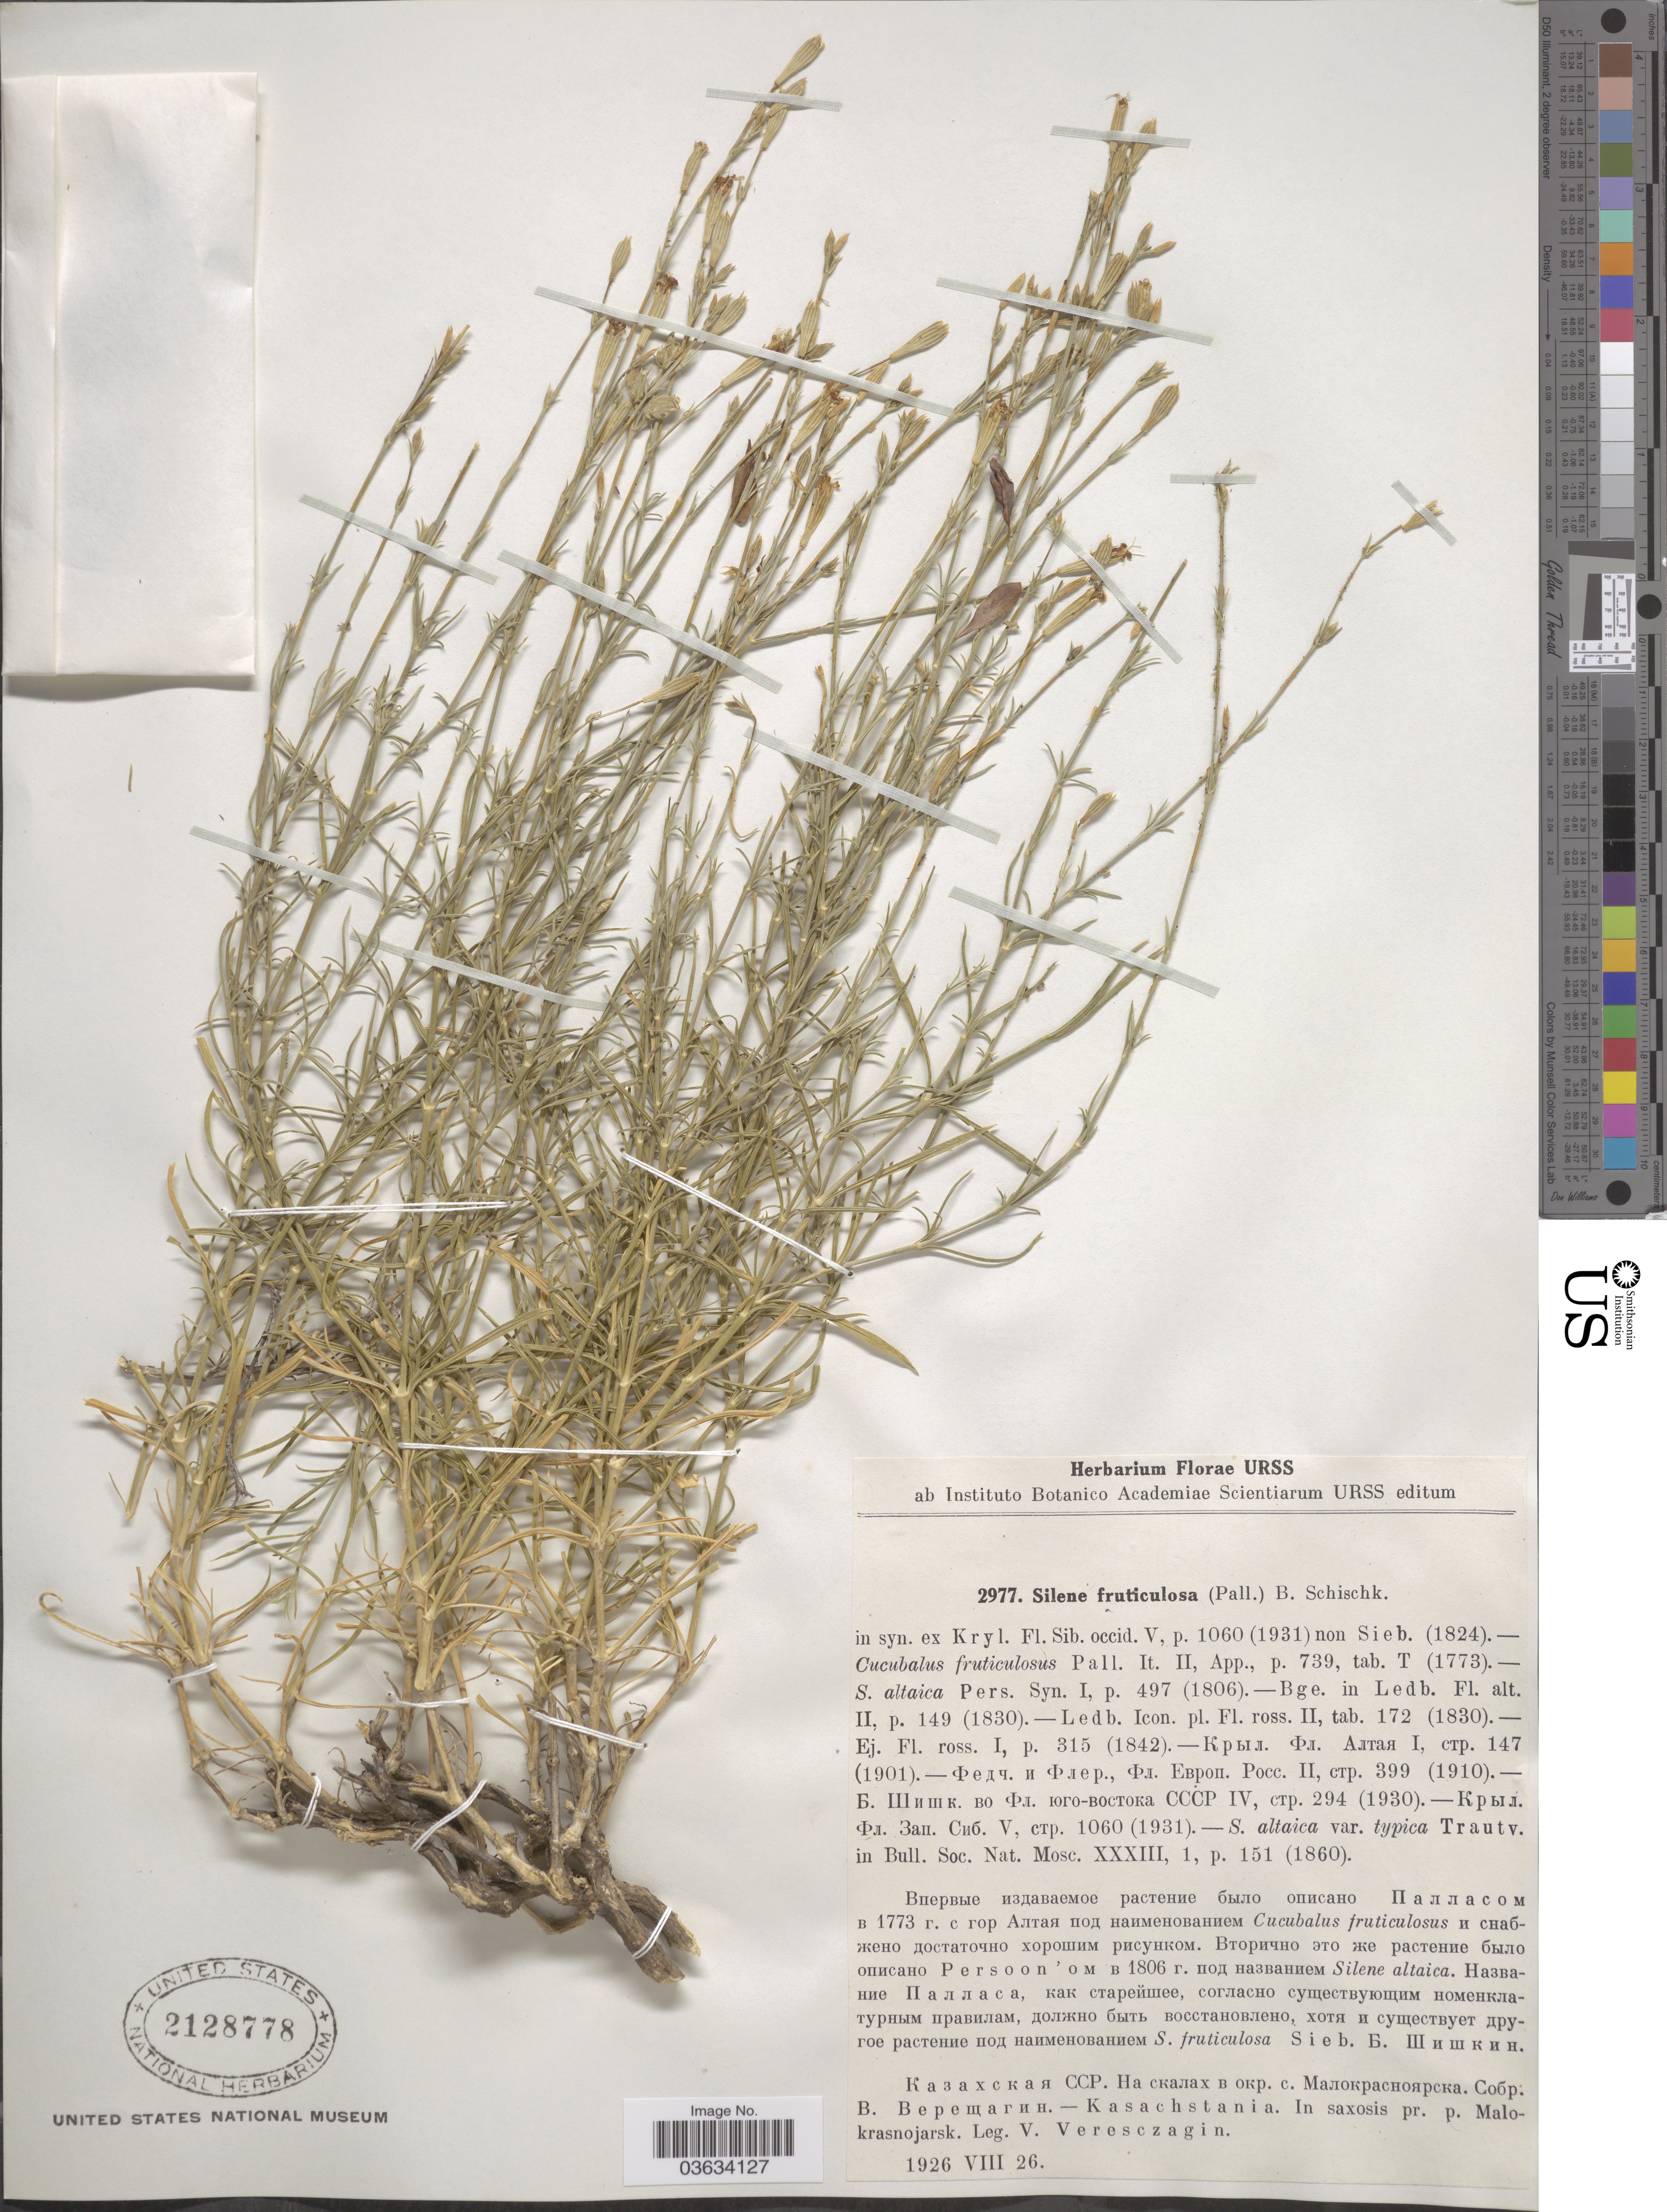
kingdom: Plantae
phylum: Tracheophyta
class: Magnoliopsida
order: Caryophyllales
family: Caryophyllaceae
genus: Silene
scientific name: Silene fruticulosa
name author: M. Bieb.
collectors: V. Veresczagin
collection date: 1926-08-26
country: Kazakhstan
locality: Kasachstania. In saxosis pr. p. Malokrasnojarsk.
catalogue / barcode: US 2128778